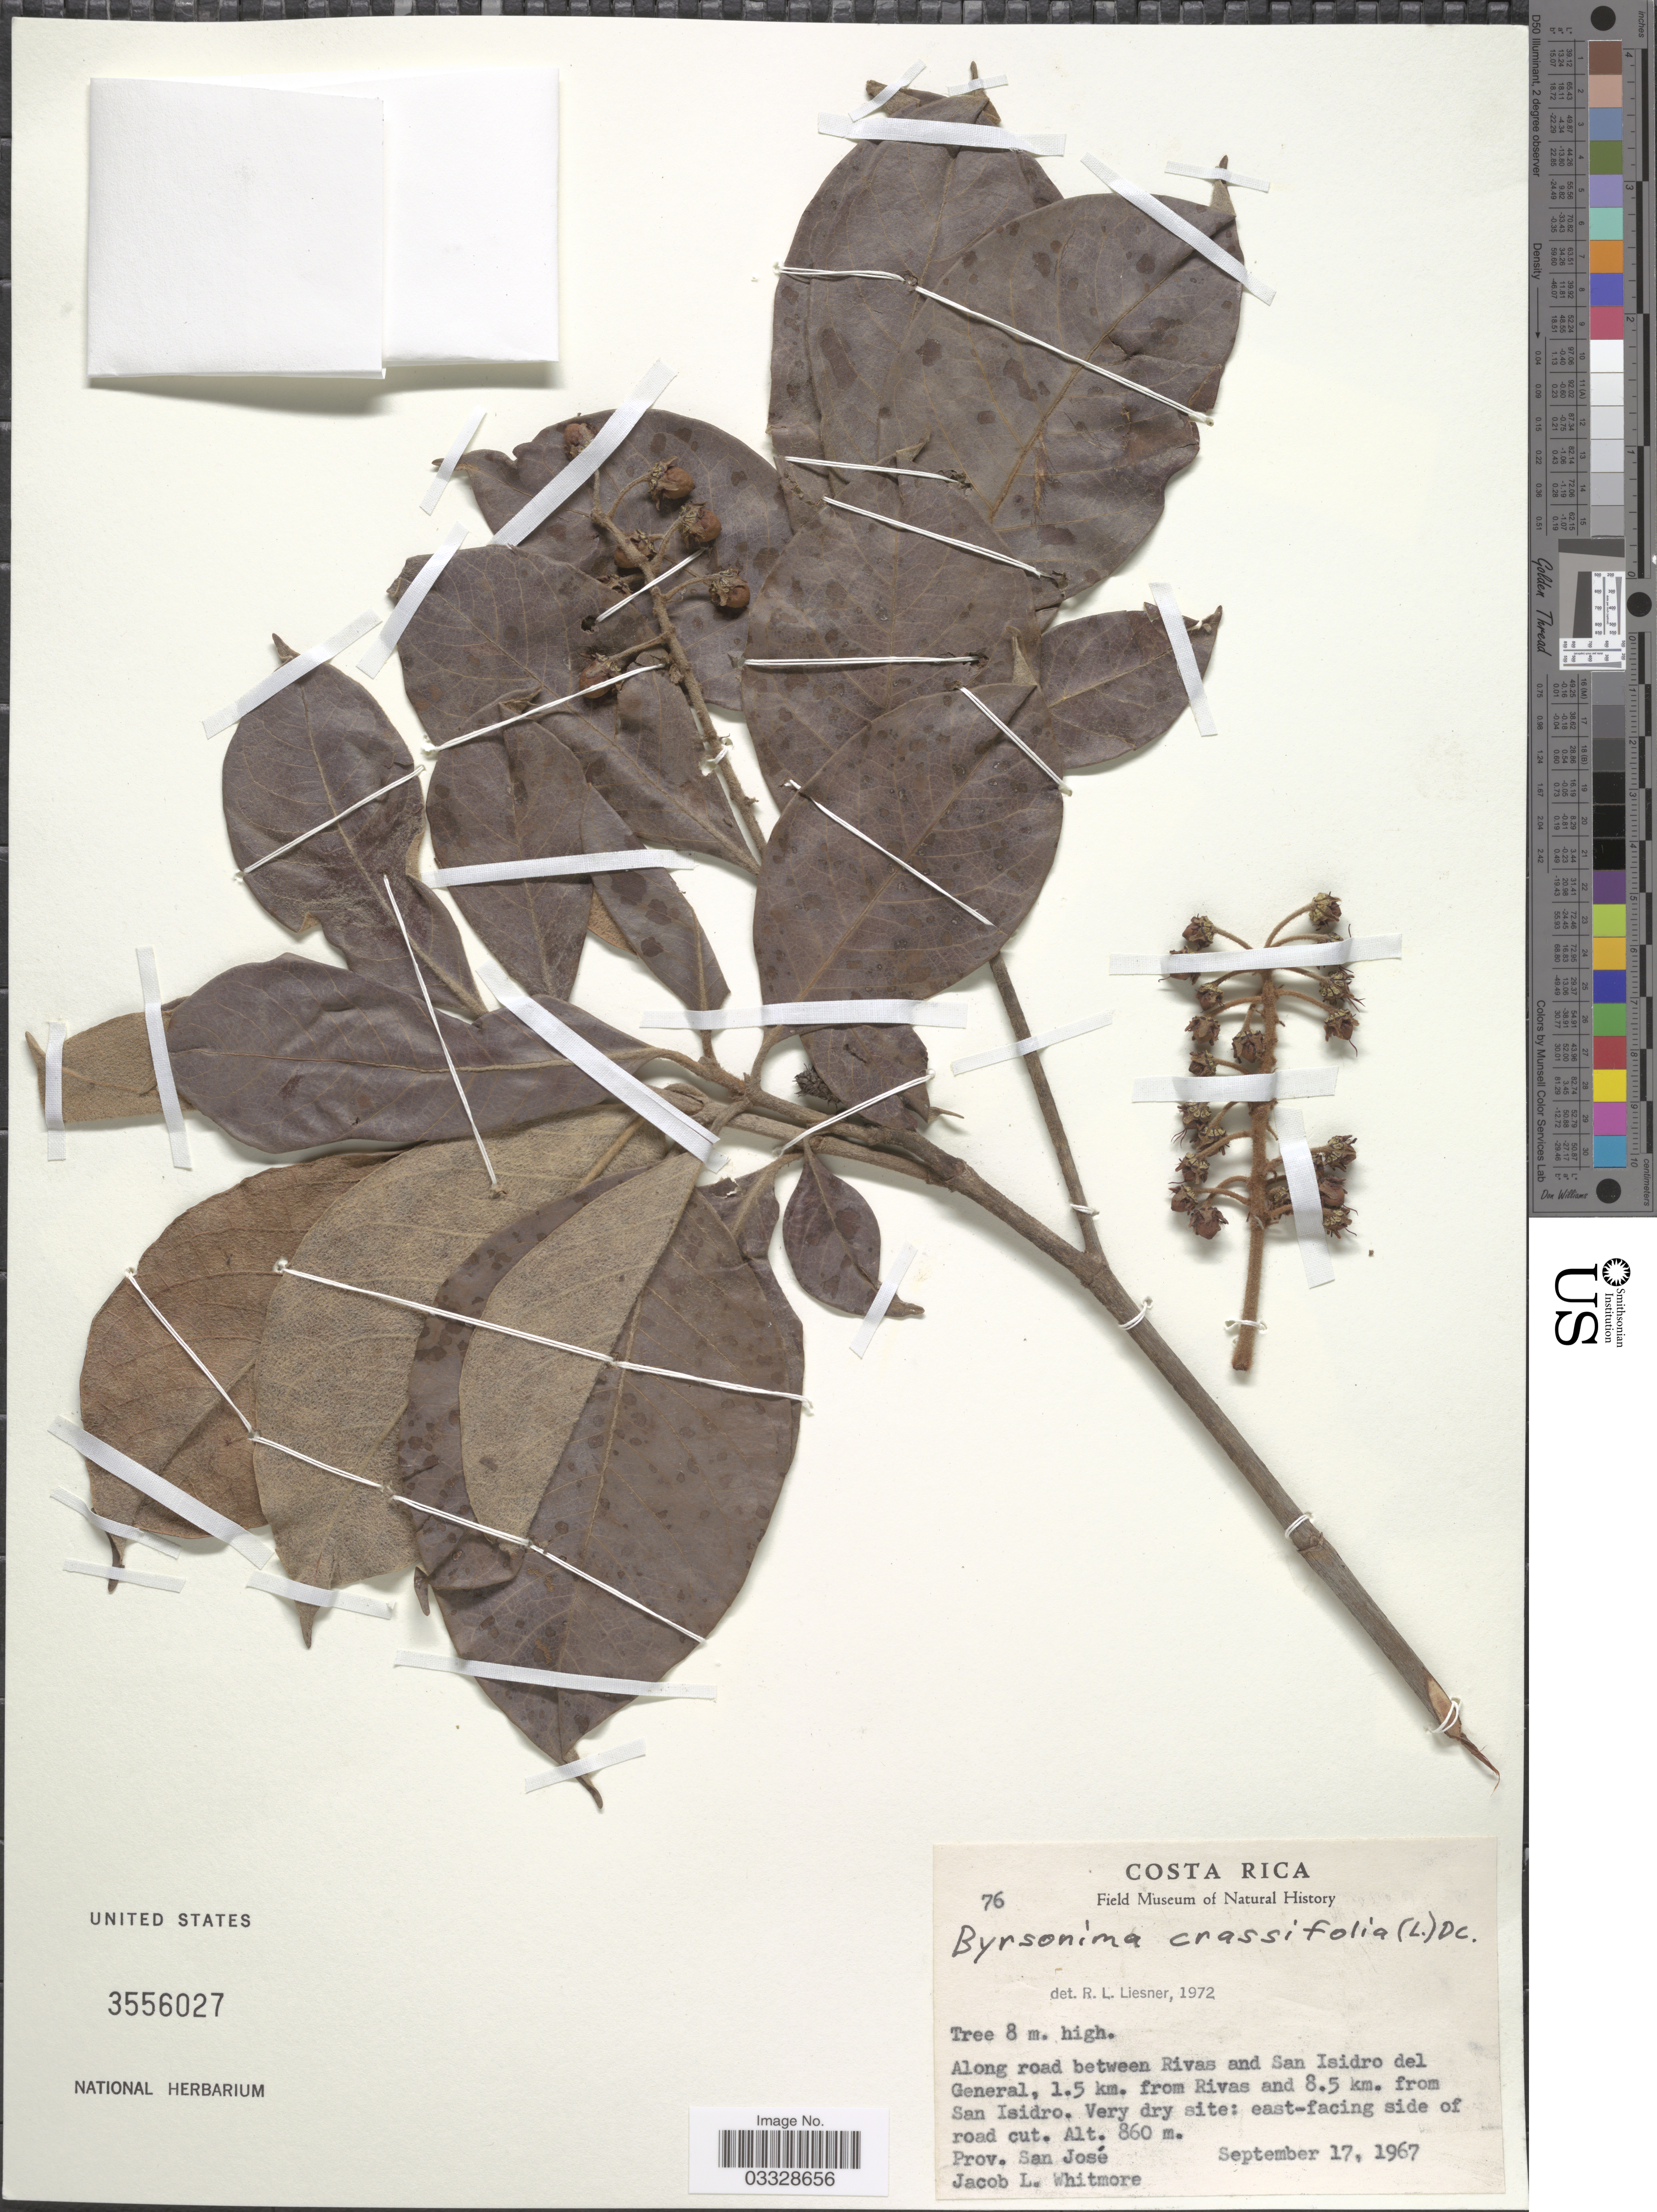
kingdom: Plantae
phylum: Tracheophyta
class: Magnoliopsida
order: Malpighiales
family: Malpighiaceae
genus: Byrsonima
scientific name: Byrsonima crassifolia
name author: (L.) Kunth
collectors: J. Whitmore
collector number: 76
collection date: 1967-09-17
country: Costa Rica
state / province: San José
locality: Along road between Rivas and San Isidro del General, 1.5 km. from Rivas and 8.5 km. from San Isidro.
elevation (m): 860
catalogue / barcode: US 3556027